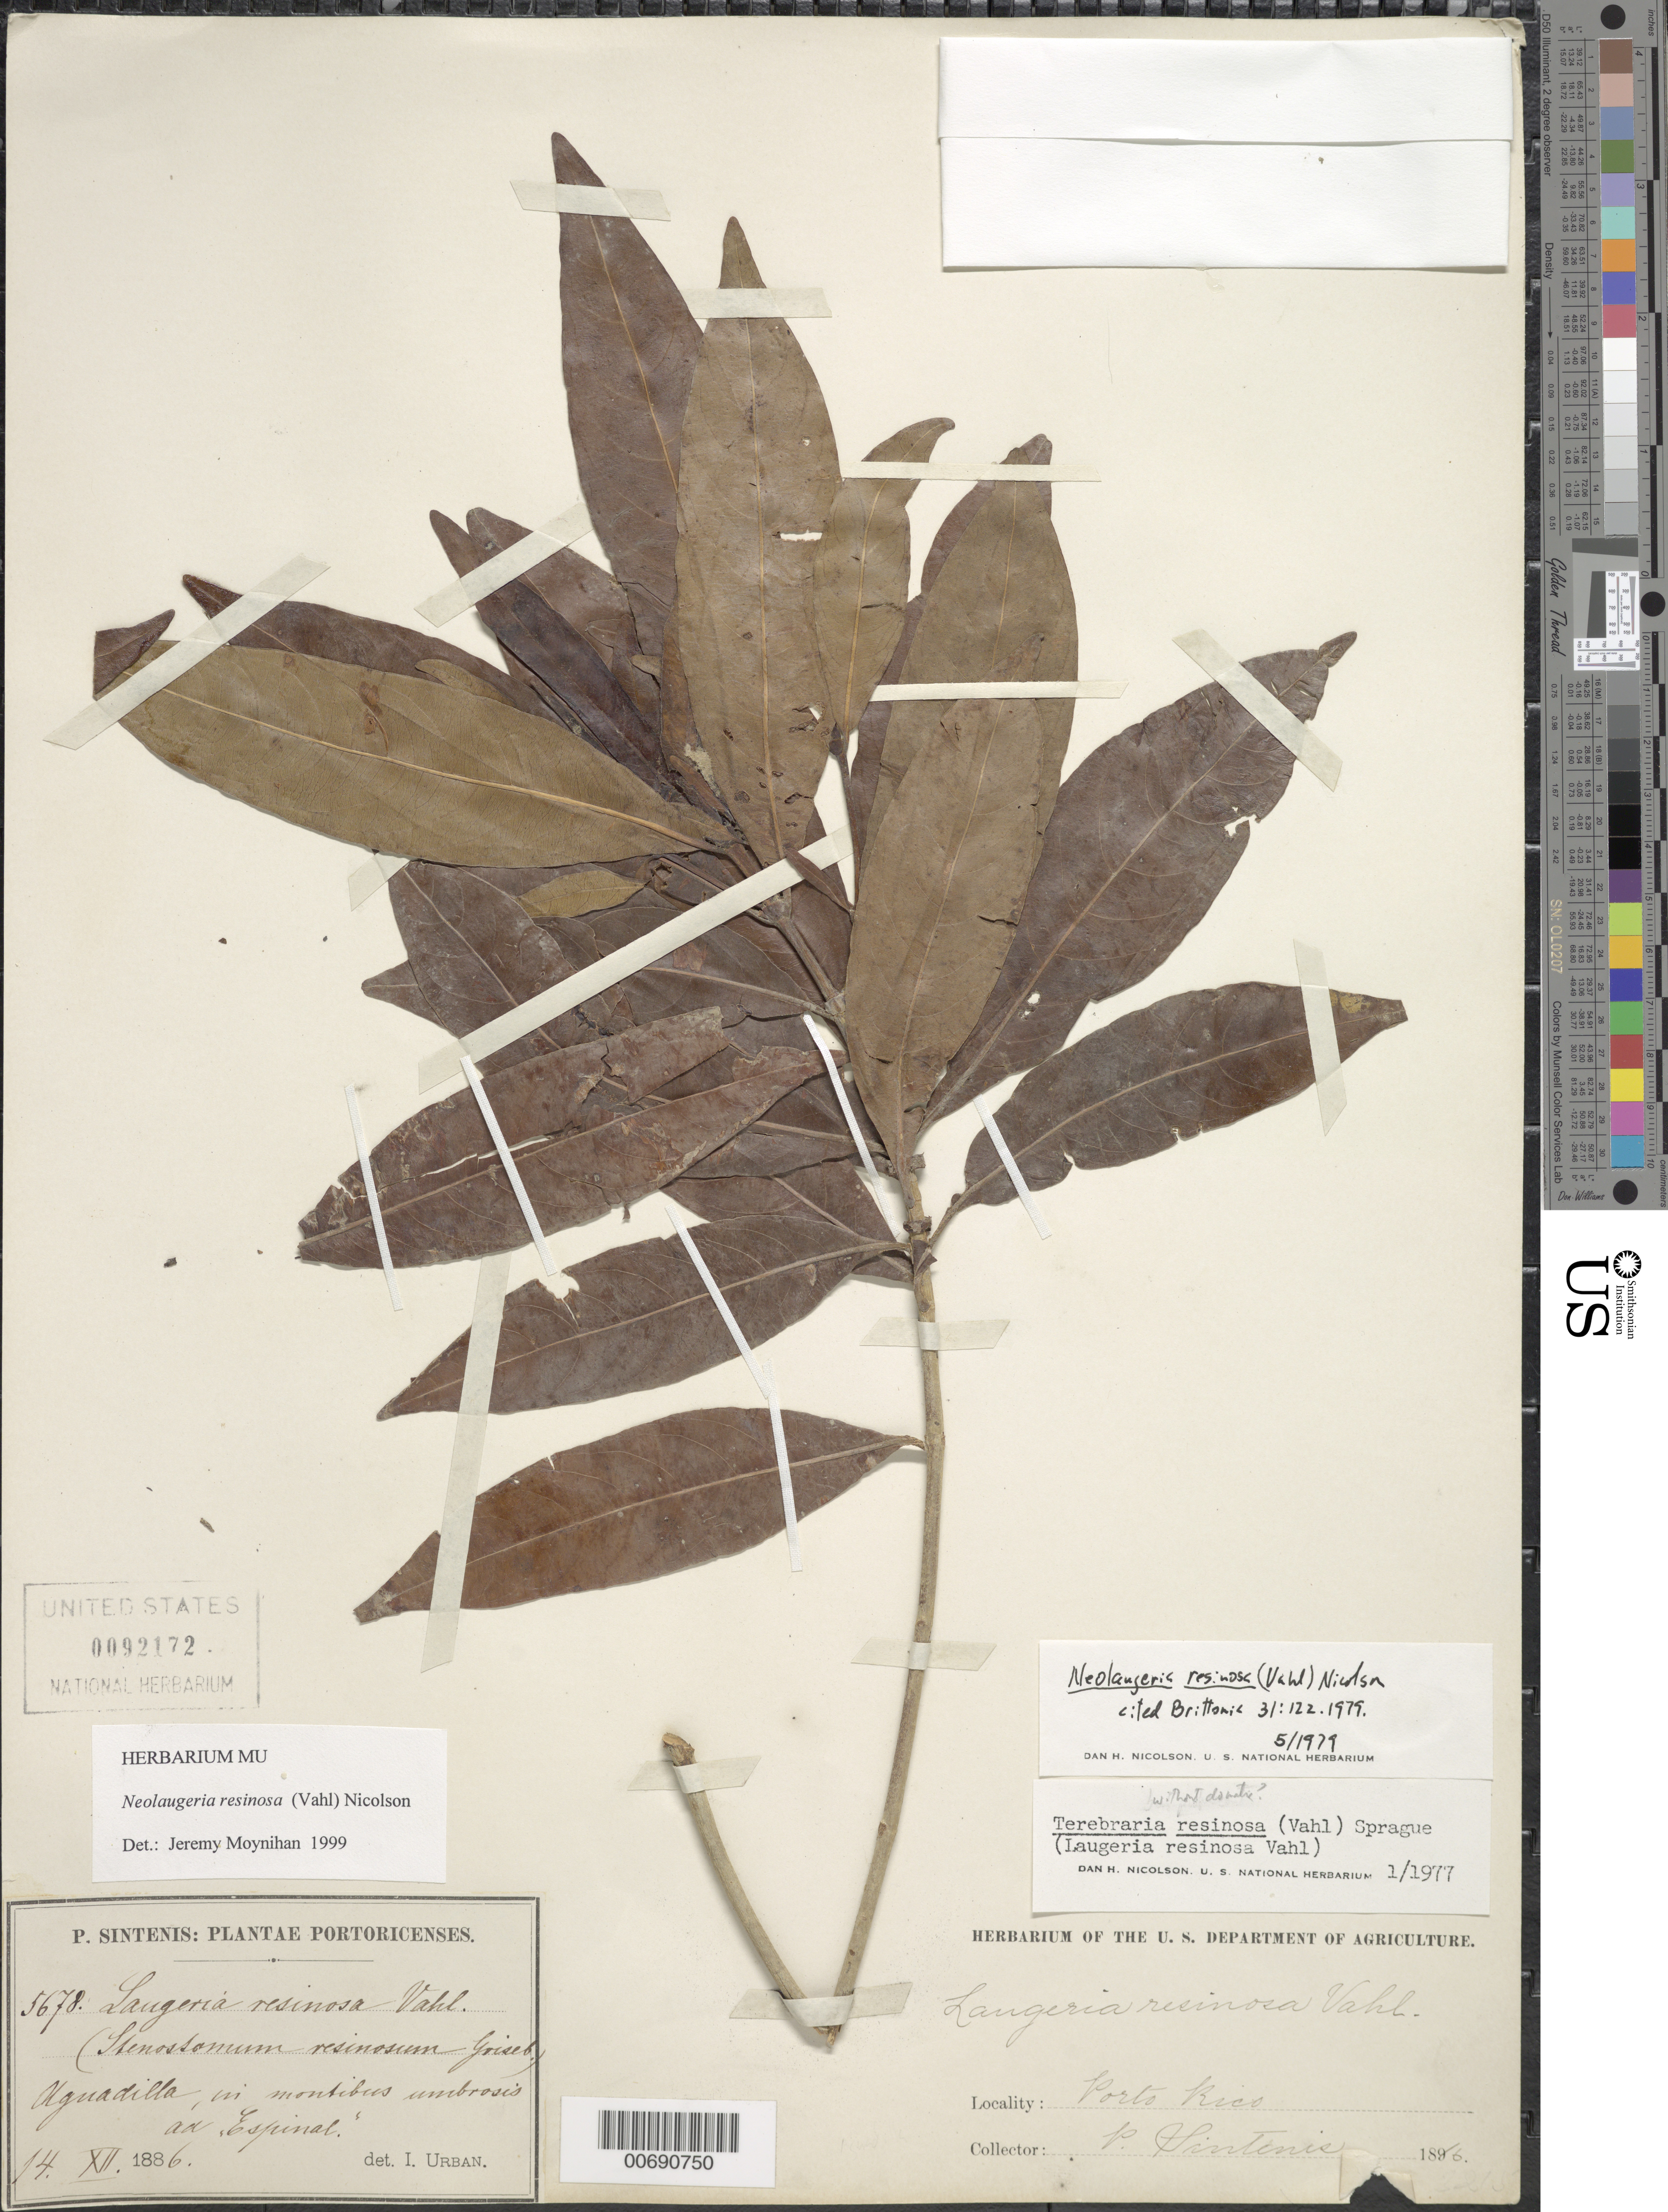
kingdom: Plantae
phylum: Tracheophyta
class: Magnoliopsida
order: Gentianales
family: Rubiaceae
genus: Neolaugeria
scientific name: Neolaugeria resinosa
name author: (Vahl) Nicolson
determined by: Nicolson, Dan H.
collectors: P. Sintenis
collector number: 5678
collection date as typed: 14 Dec 1886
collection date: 1886-12-14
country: Puerto Rico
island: Greater Antilles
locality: Aguadilla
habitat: in montibus umbrosis ad Espinal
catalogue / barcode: US 92172